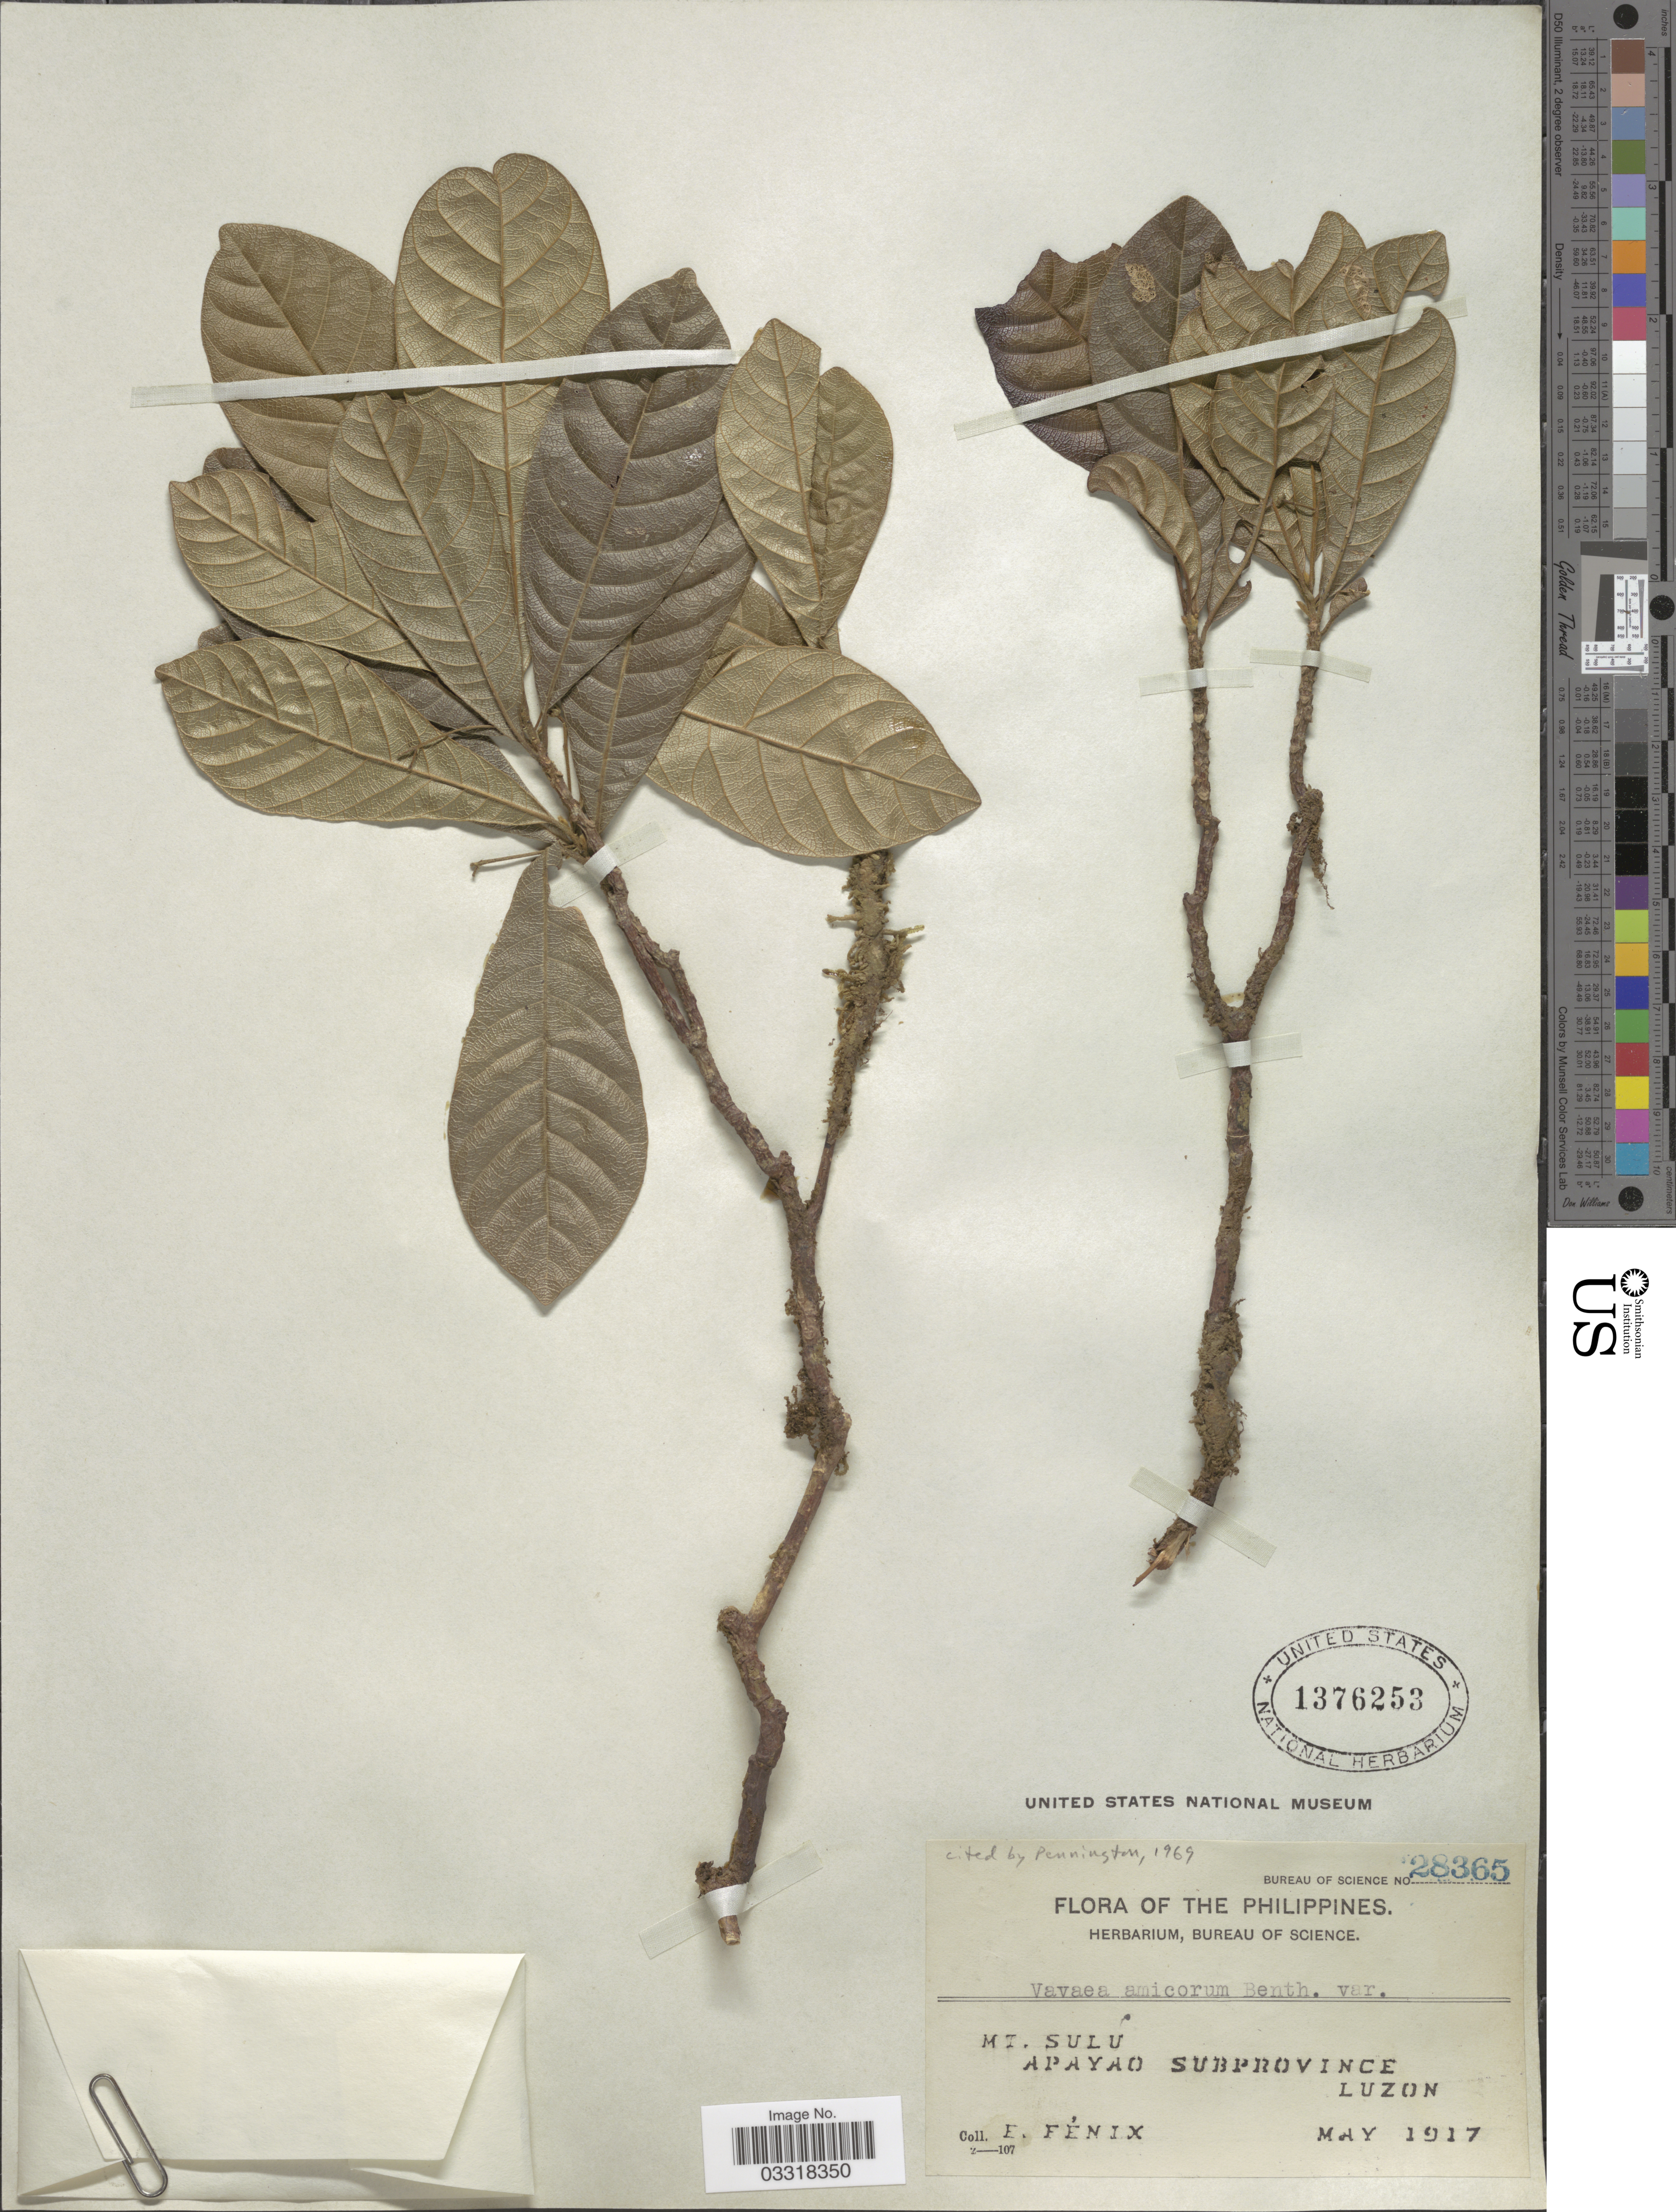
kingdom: Plantae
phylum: Tracheophyta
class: Magnoliopsida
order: Sapindales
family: Meliaceae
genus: Vavaea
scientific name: Vavaea amicorum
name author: Benth.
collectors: E. Fénix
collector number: Bureau of Science 28365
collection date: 1917-05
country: Philippines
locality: Mt. Sulu. Apayao Subprovince. Luzon.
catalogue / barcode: US 1376253